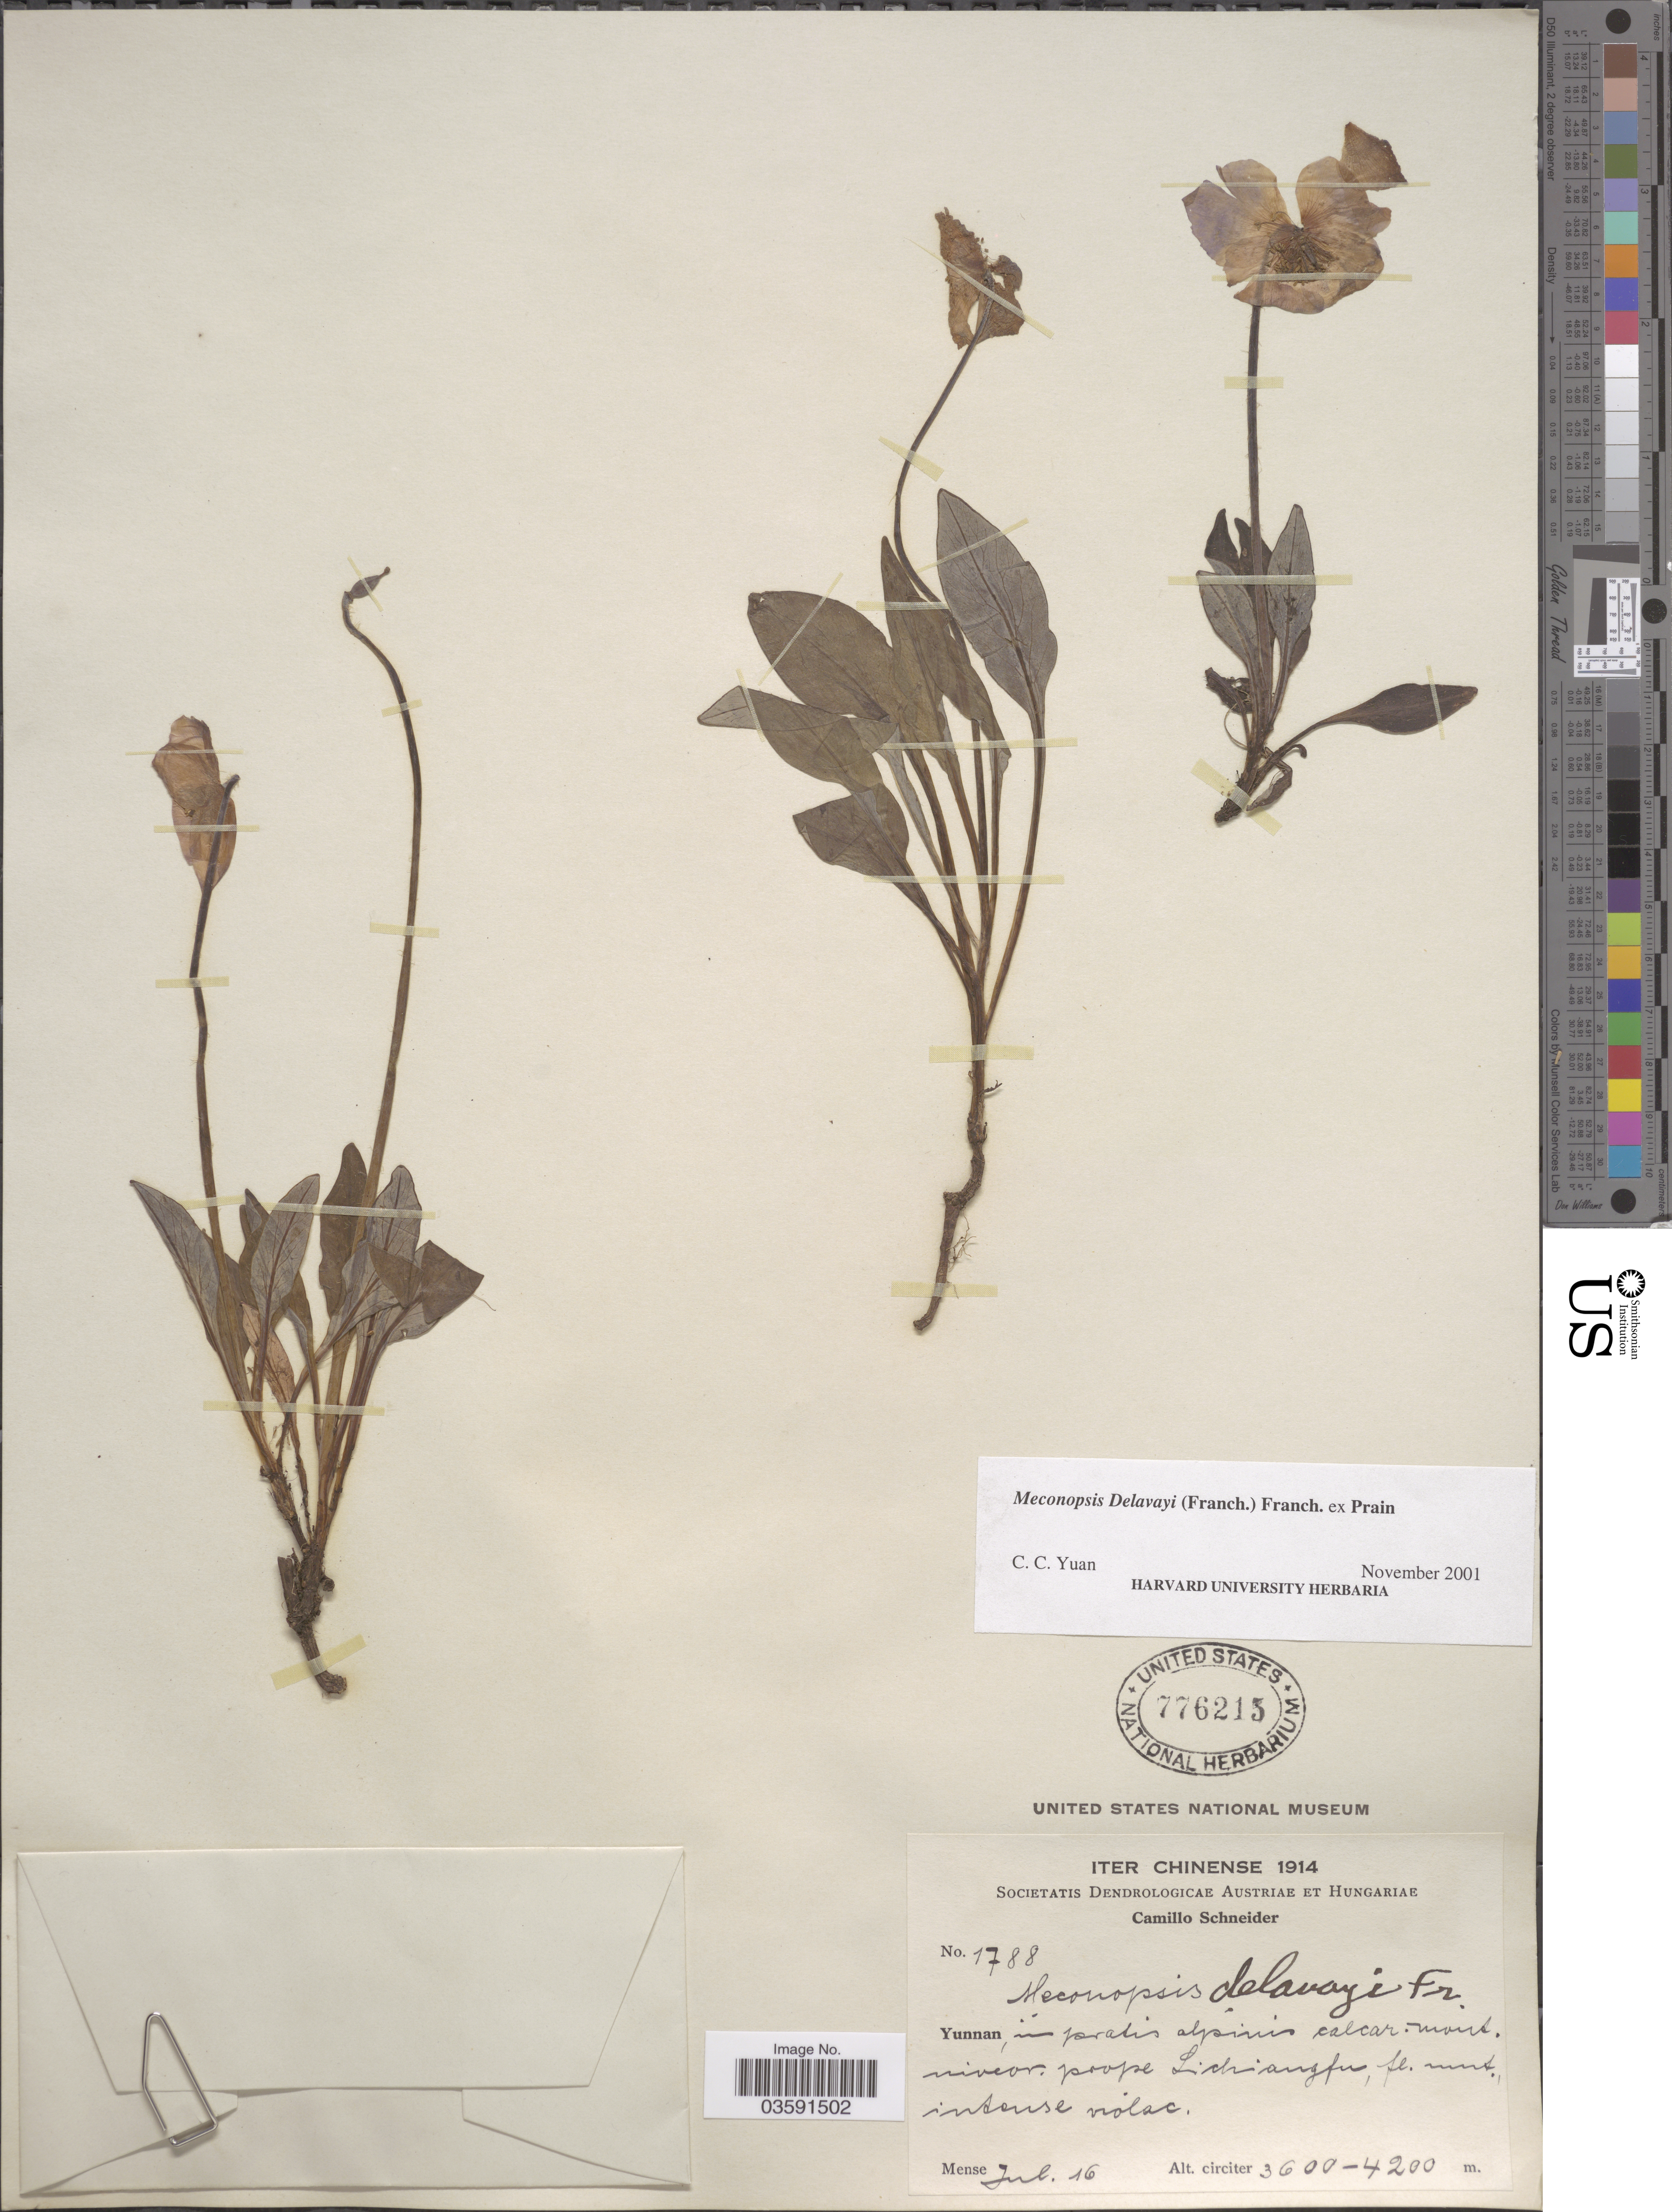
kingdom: Plantae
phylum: Tracheophyta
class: Magnoliopsida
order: Ranunculales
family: Papaveraceae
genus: Meconopsis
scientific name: Meconopsis delavayi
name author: (Franch.) Franch. ex Prain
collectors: C. K. Schneider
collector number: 1788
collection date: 1914-07-16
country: China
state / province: Yunnan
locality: In pratis alpinis calcar. mont. niveor. prope Lichiangfu.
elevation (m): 3600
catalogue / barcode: US 776215